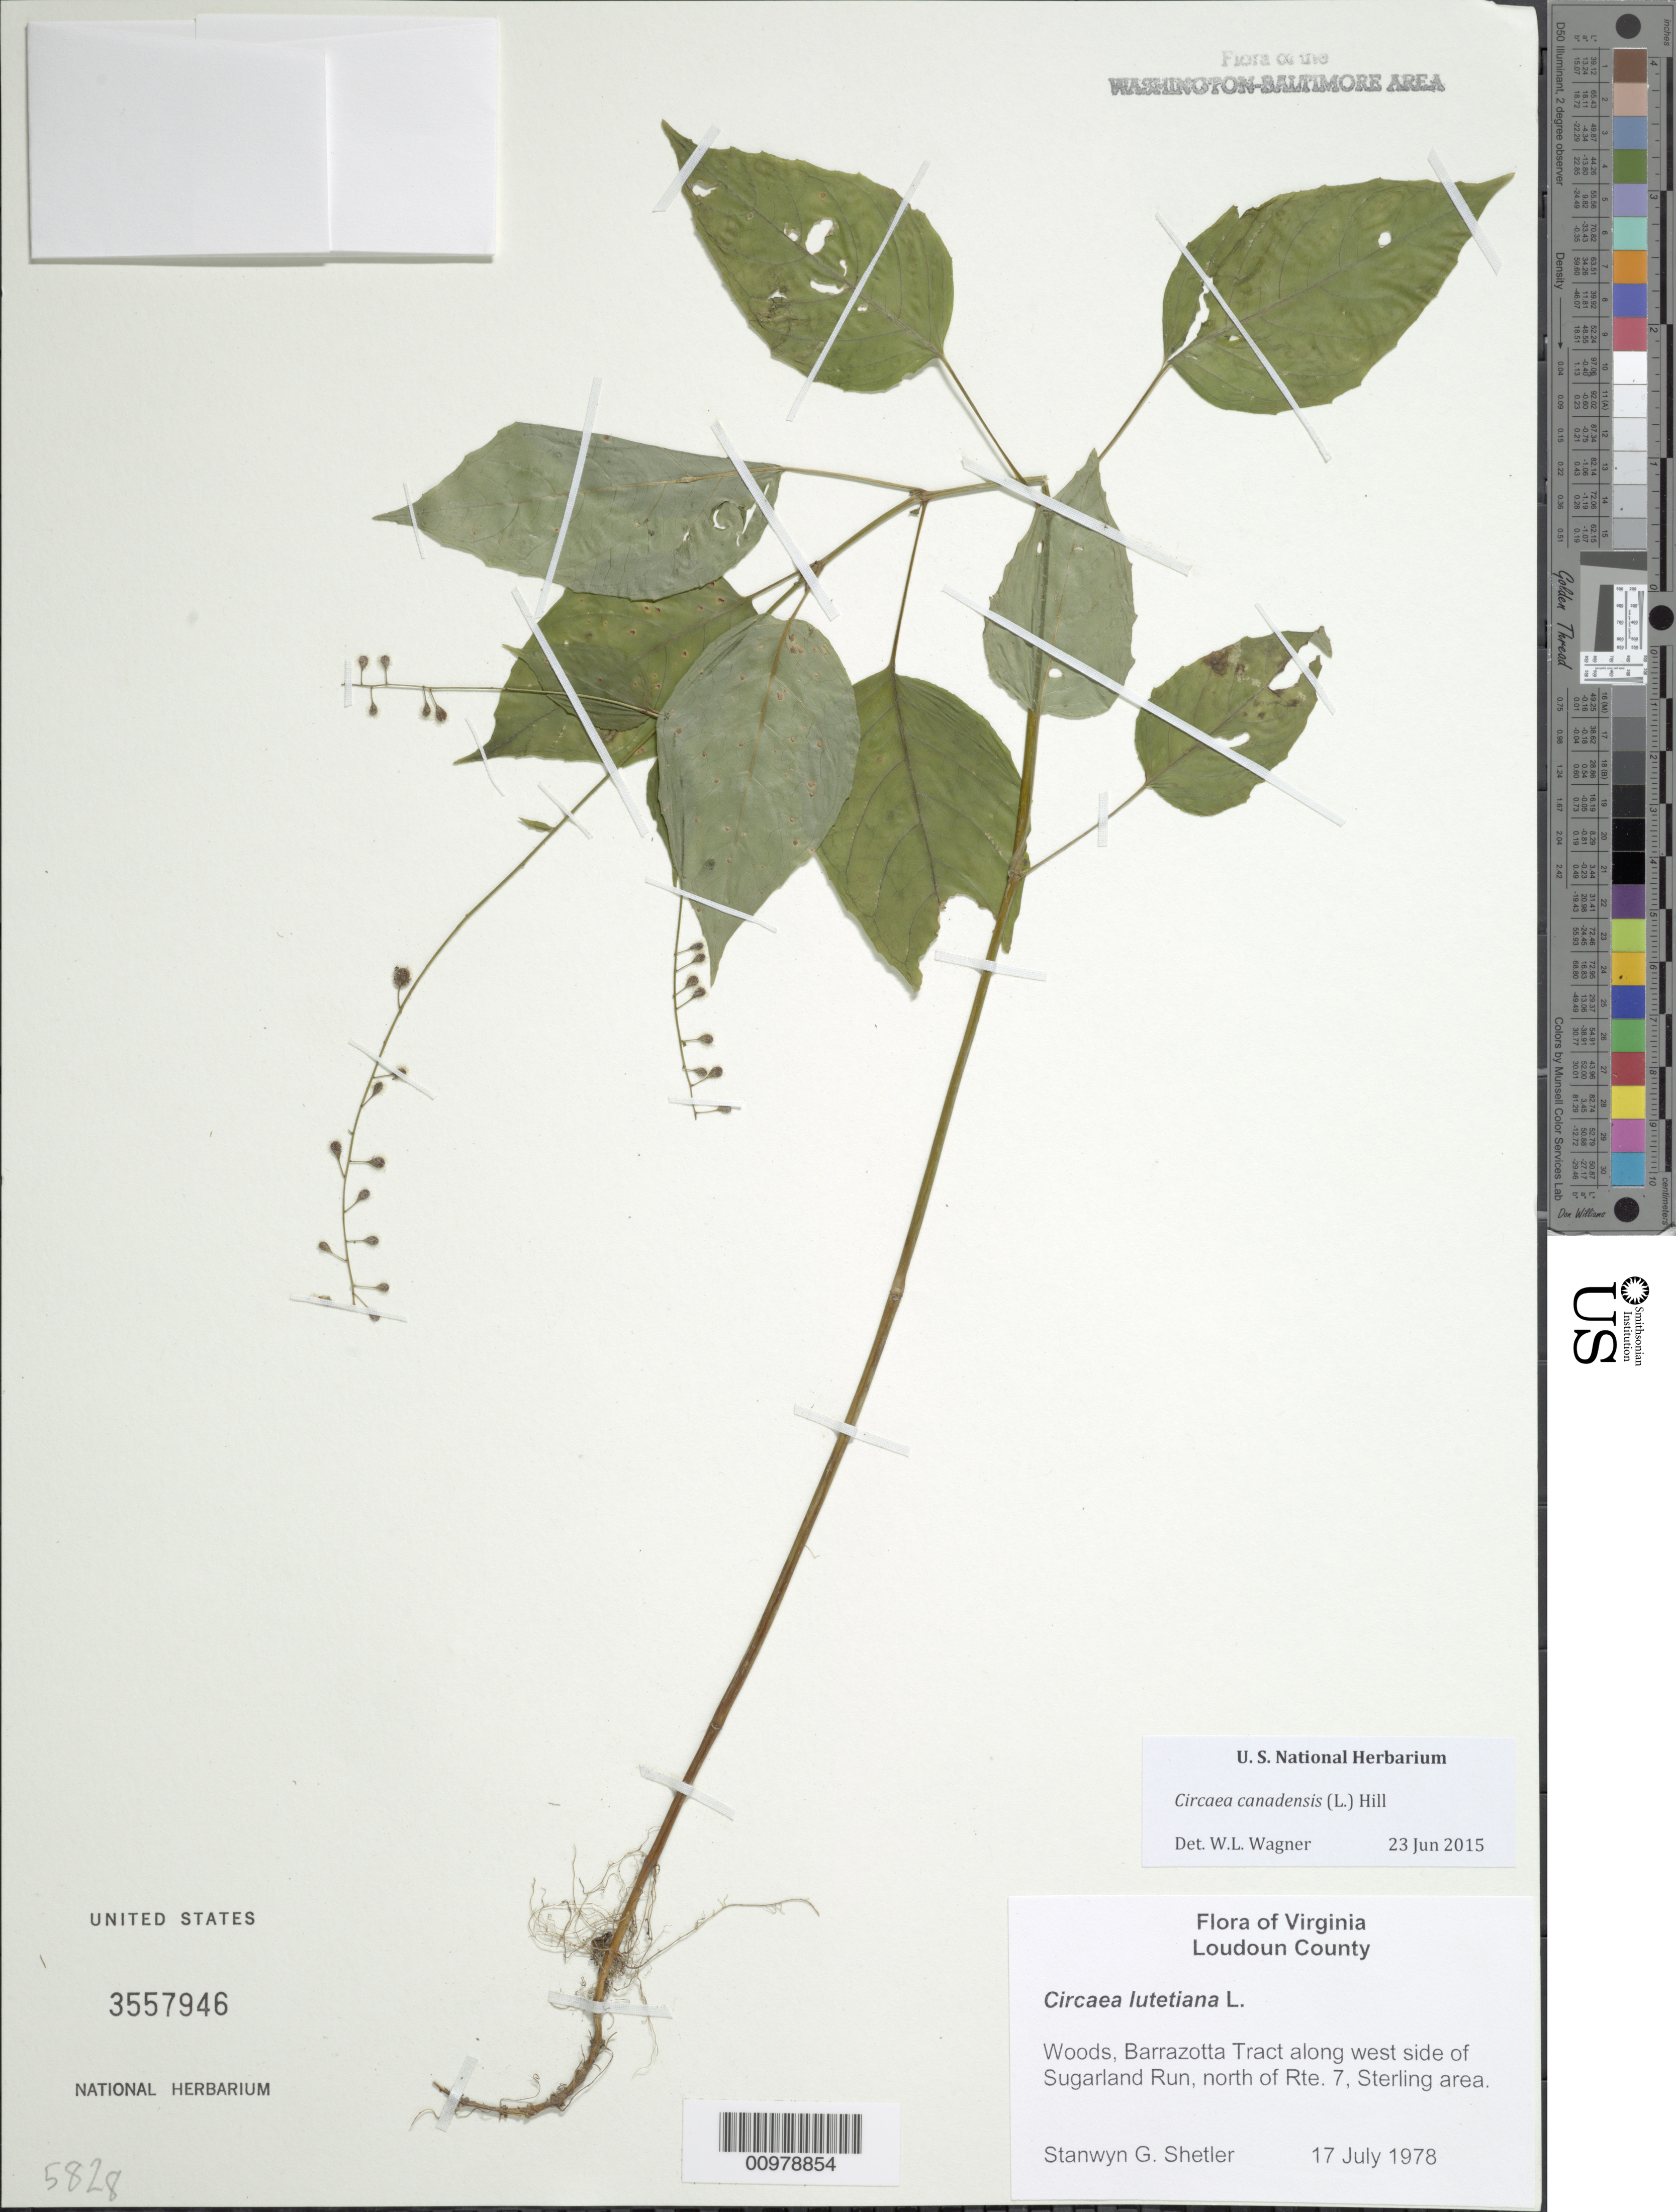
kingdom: Plantae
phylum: Tracheophyta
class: Magnoliopsida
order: Myrtales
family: Onagraceae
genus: Circaea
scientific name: Circaea canadensis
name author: (L.) Hill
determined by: Wagner, W. L., (BOT), Smithsonian Institution - National Museum of Natural History (UNITED STATES)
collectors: S. Shetler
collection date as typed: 17 July 1978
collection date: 1978-07-17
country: United States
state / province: Virginia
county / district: Loudoun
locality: Barrazotta Tract along west side of Sugarland Run, north of Rte. 7, Sterling area.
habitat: Woods.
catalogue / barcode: US 3557946